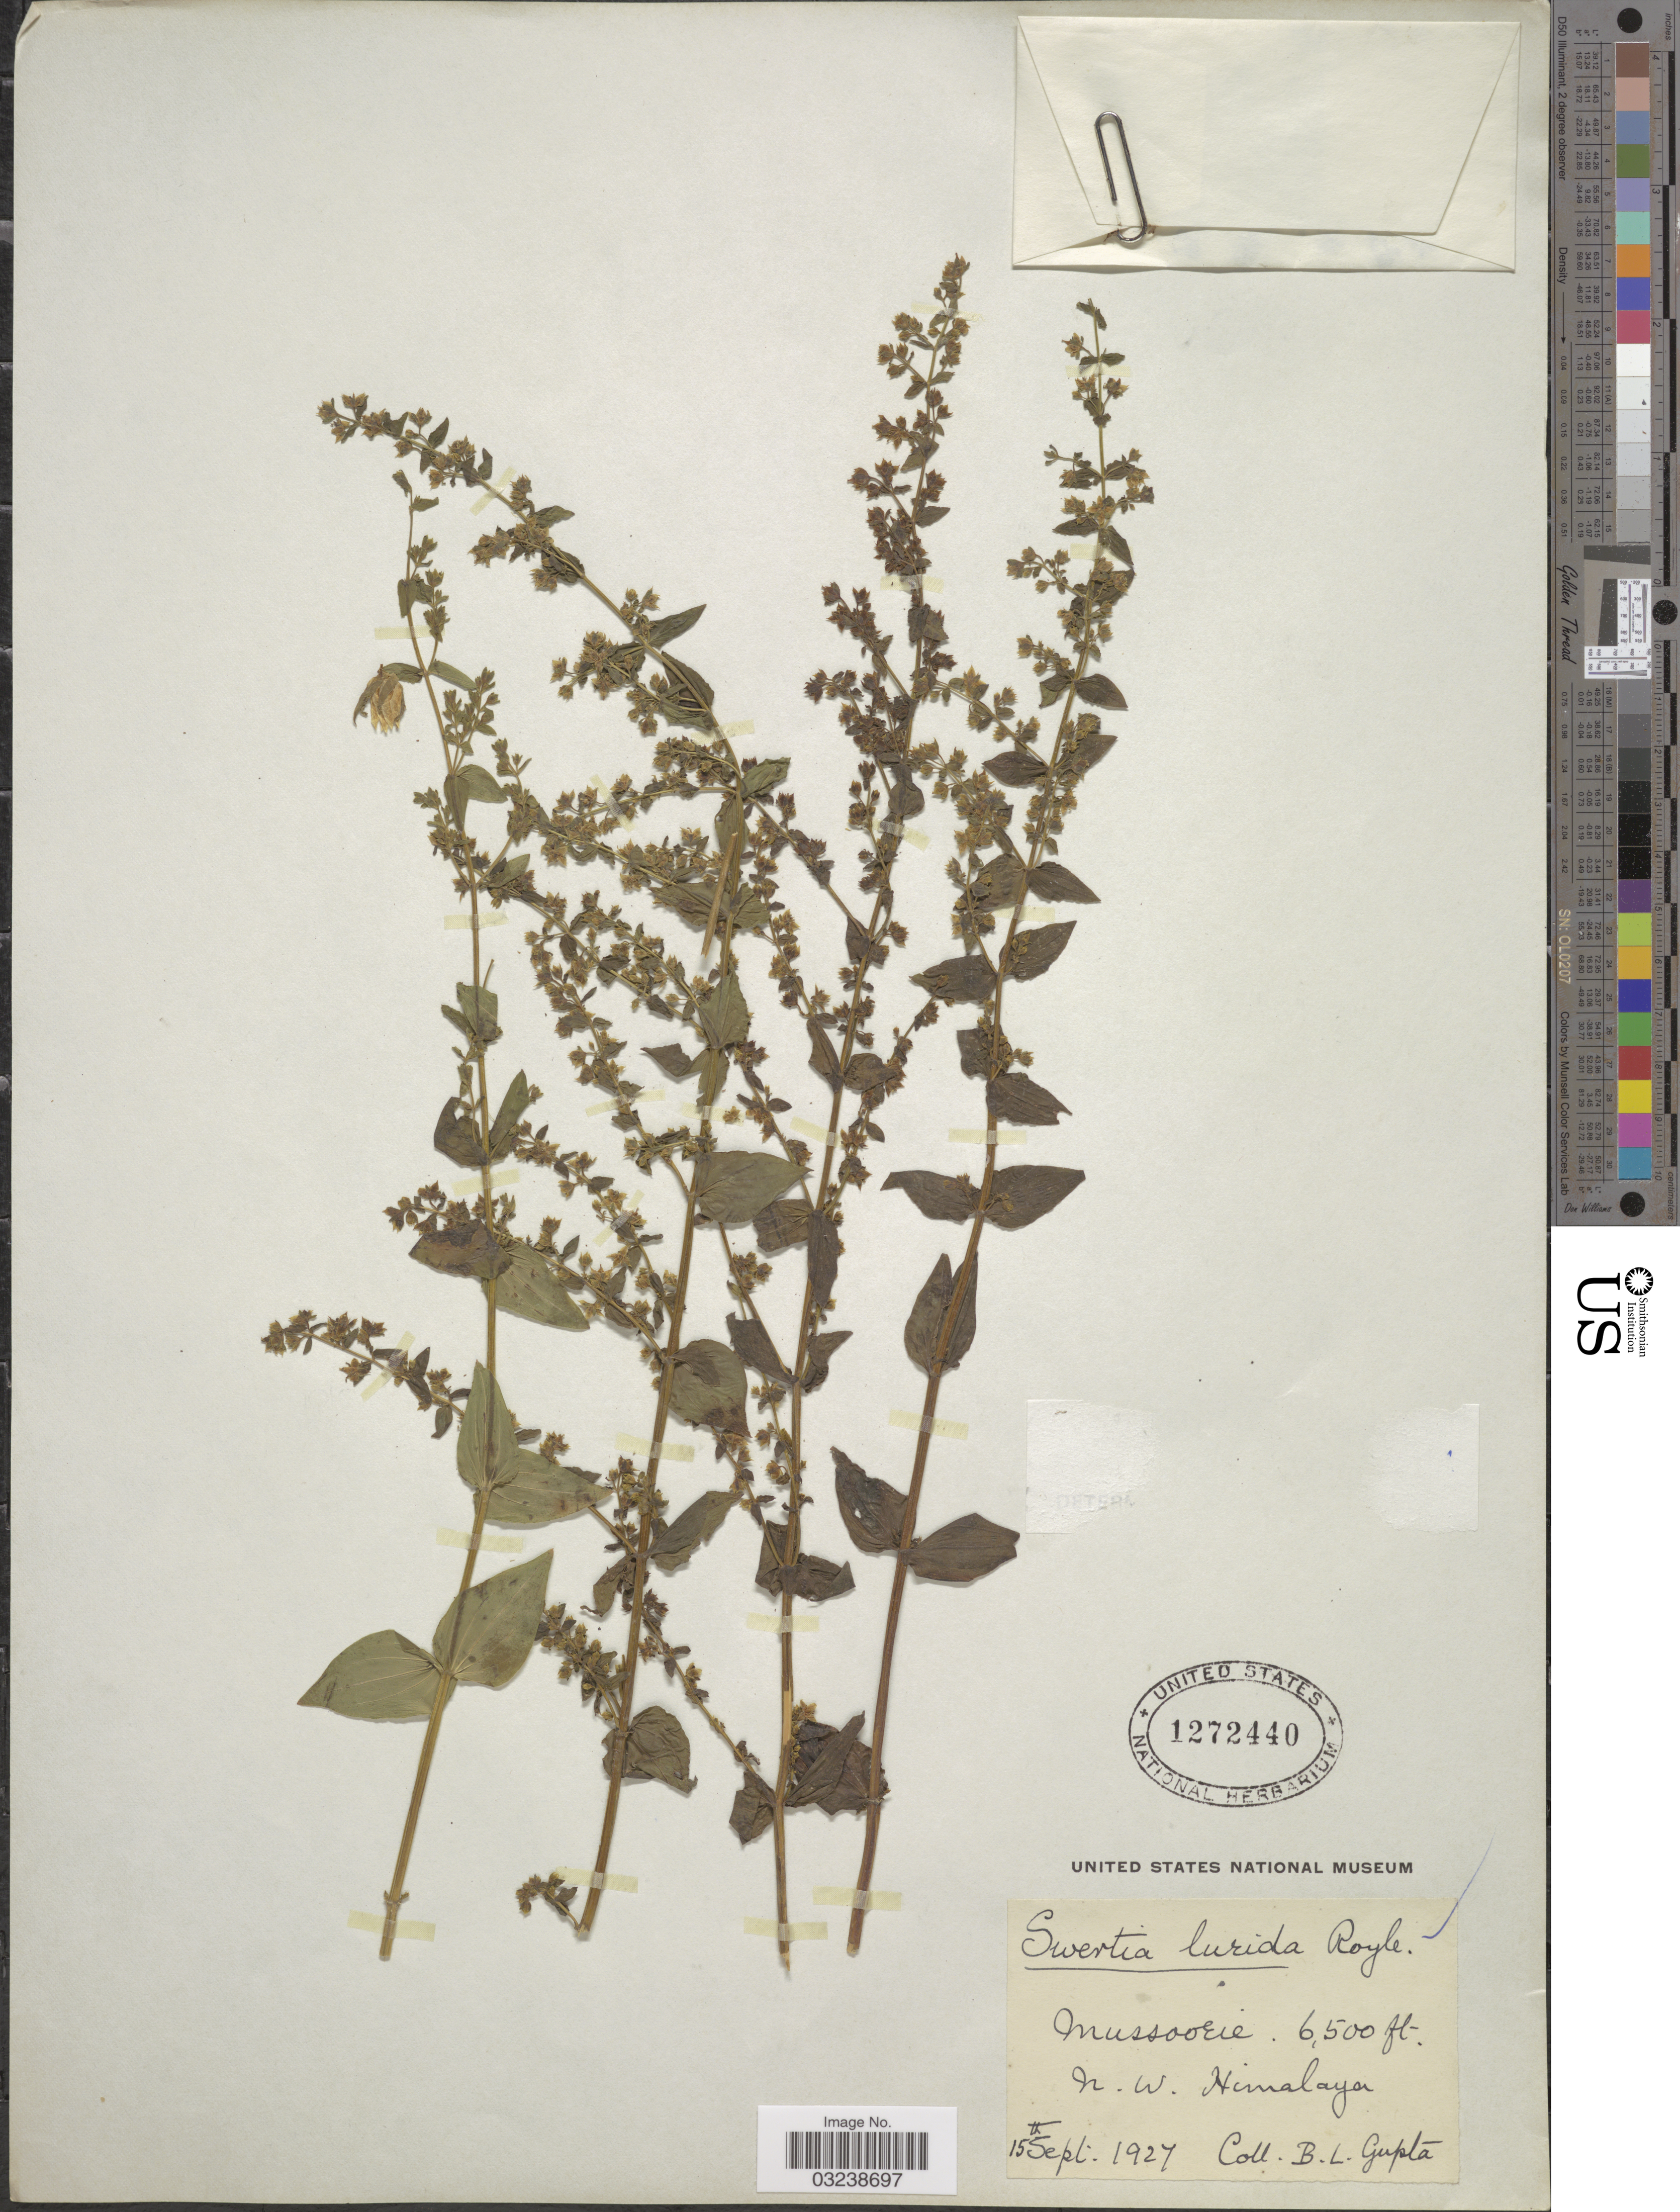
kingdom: Plantae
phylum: Tracheophyta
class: Magnoliopsida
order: Gentianales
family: Gentianaceae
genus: Swertia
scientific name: Swertia lurida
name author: Royle ex D. Don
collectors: B. L. Gupta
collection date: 1927-09-15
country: India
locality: Mussoorie. N.W. Himalaya.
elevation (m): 1981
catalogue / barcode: US 1272440